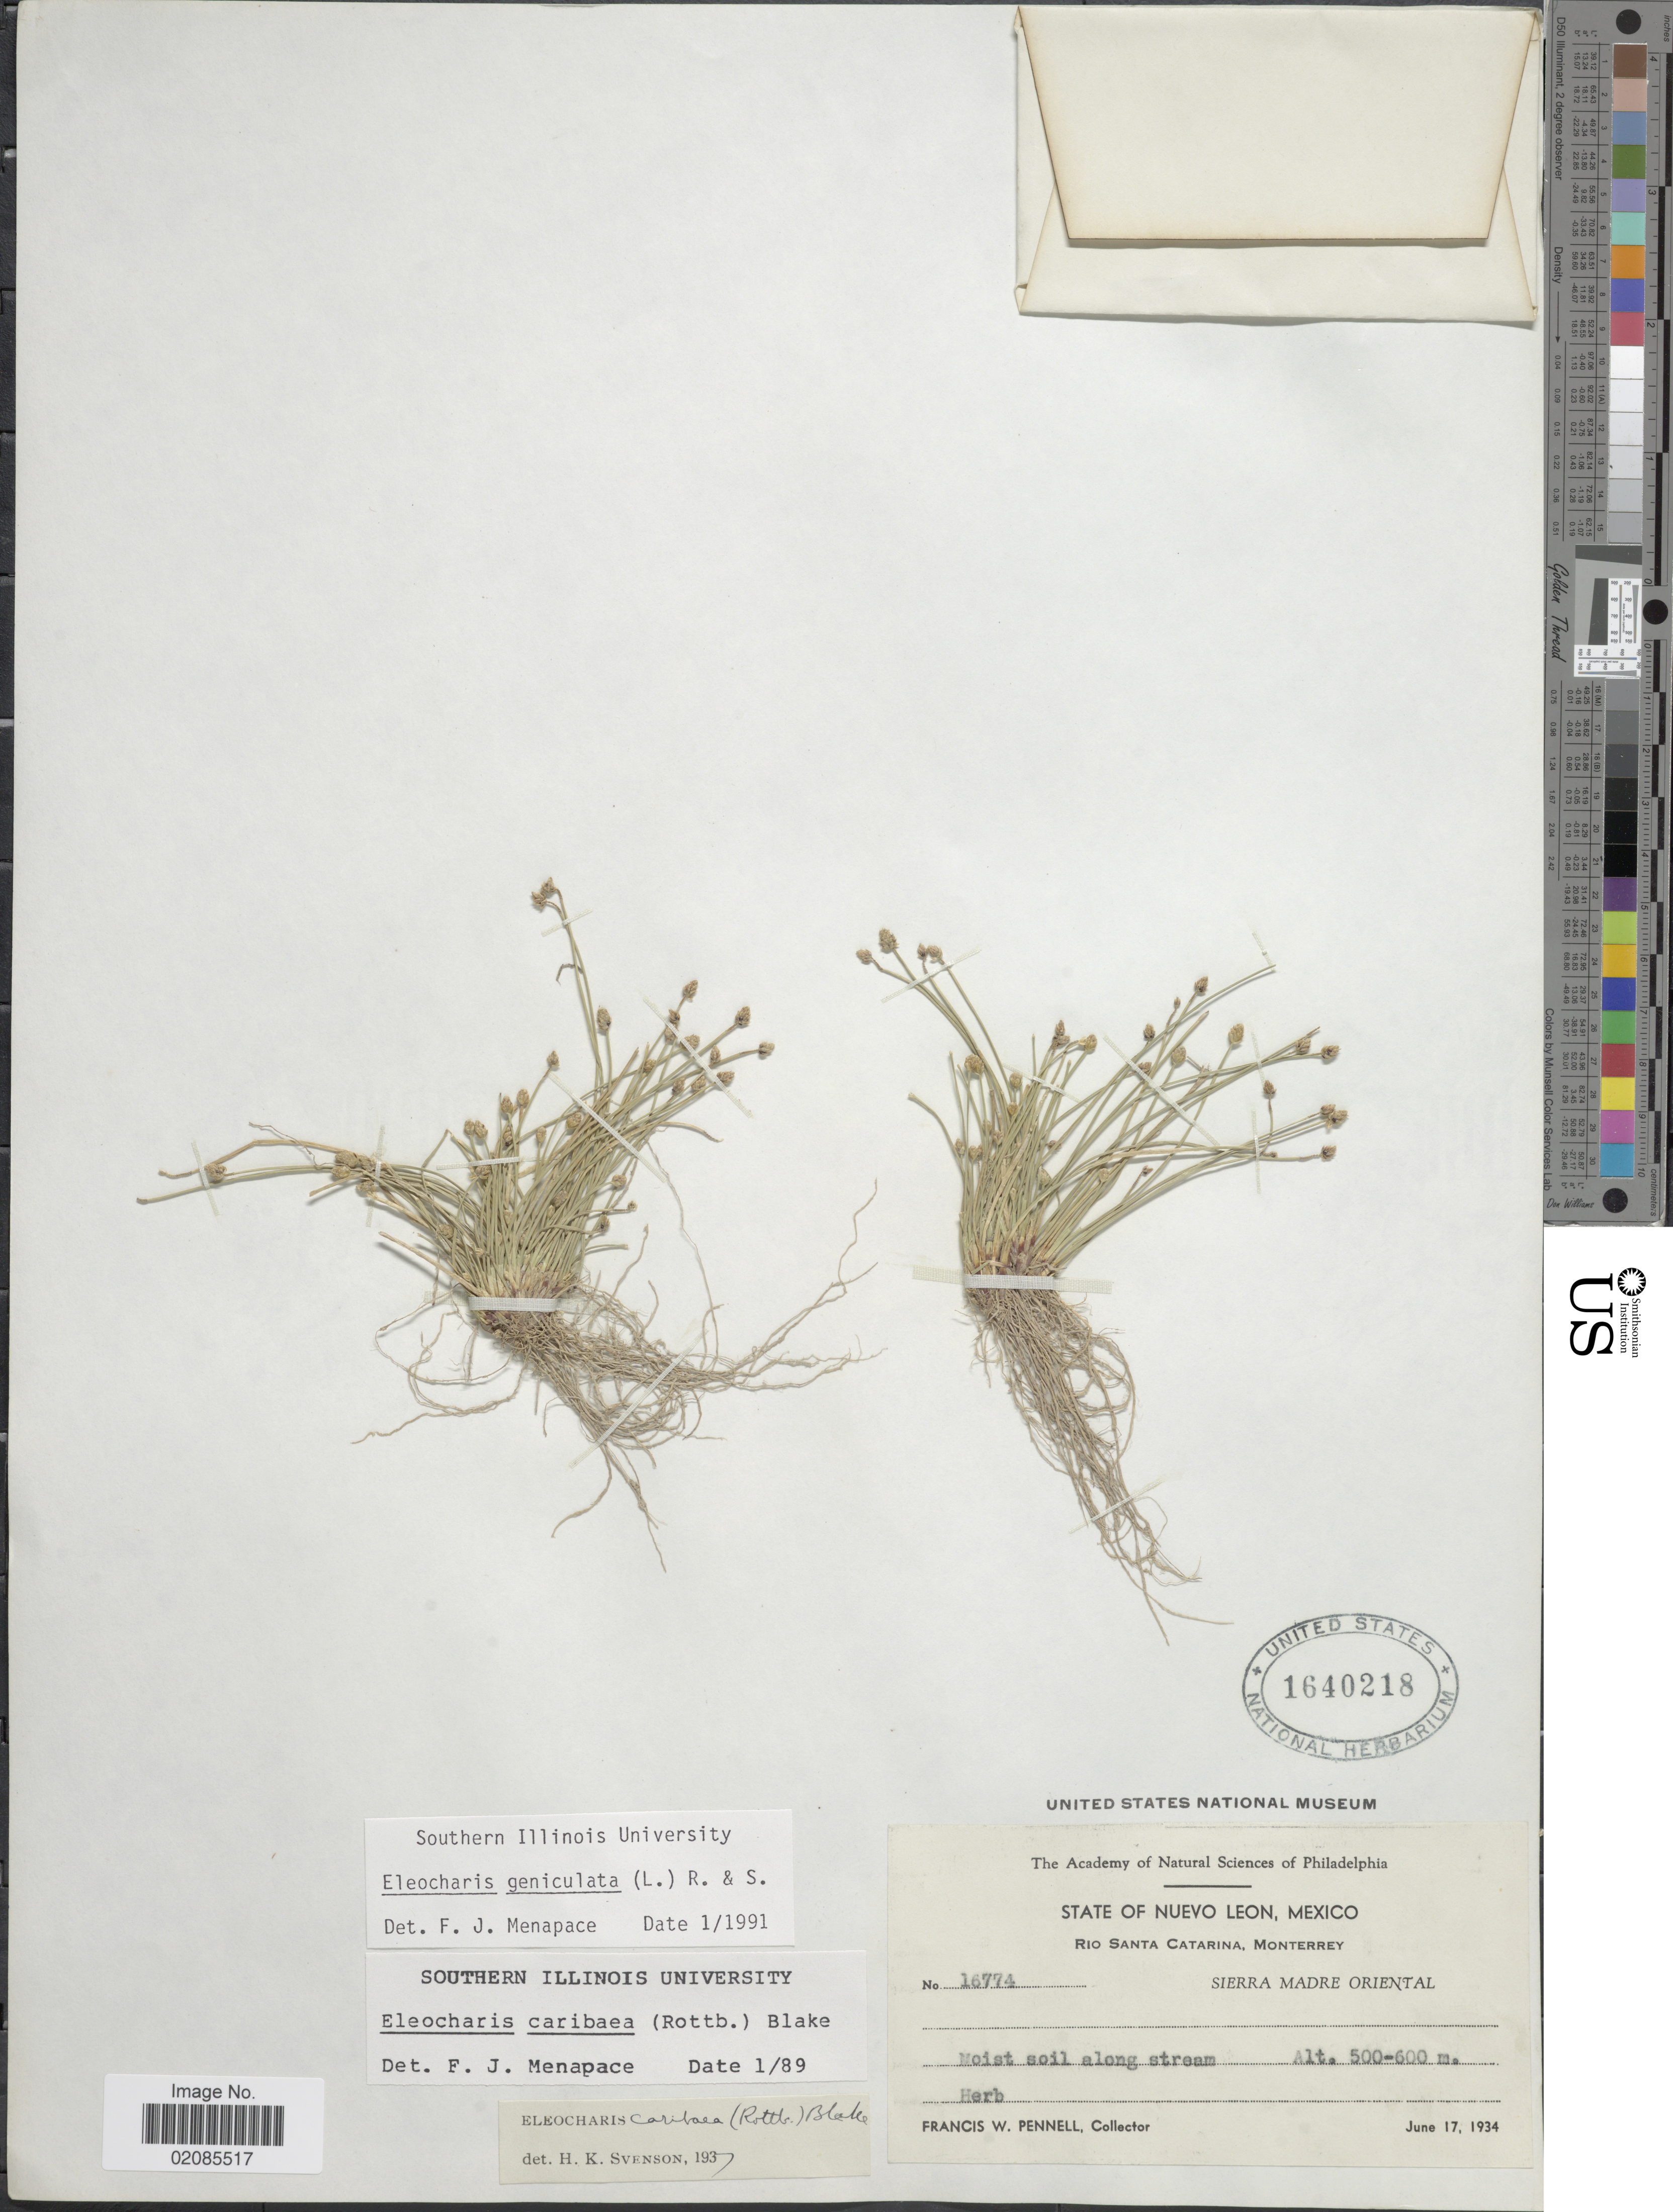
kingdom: Plantae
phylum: Tracheophyta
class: Liliopsida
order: Poales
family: Cyperaceae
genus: Eleocharis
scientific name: Eleocharis geniculata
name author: (L.) Roem. & Schult.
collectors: F. W. Pennell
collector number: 16774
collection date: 1934-06-17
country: Mexico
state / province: Nuevo León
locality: Rio Santa Catarina, Monterrey, Sierra Madre Oriental, moist soil along stream.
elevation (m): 500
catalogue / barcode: US 1640218